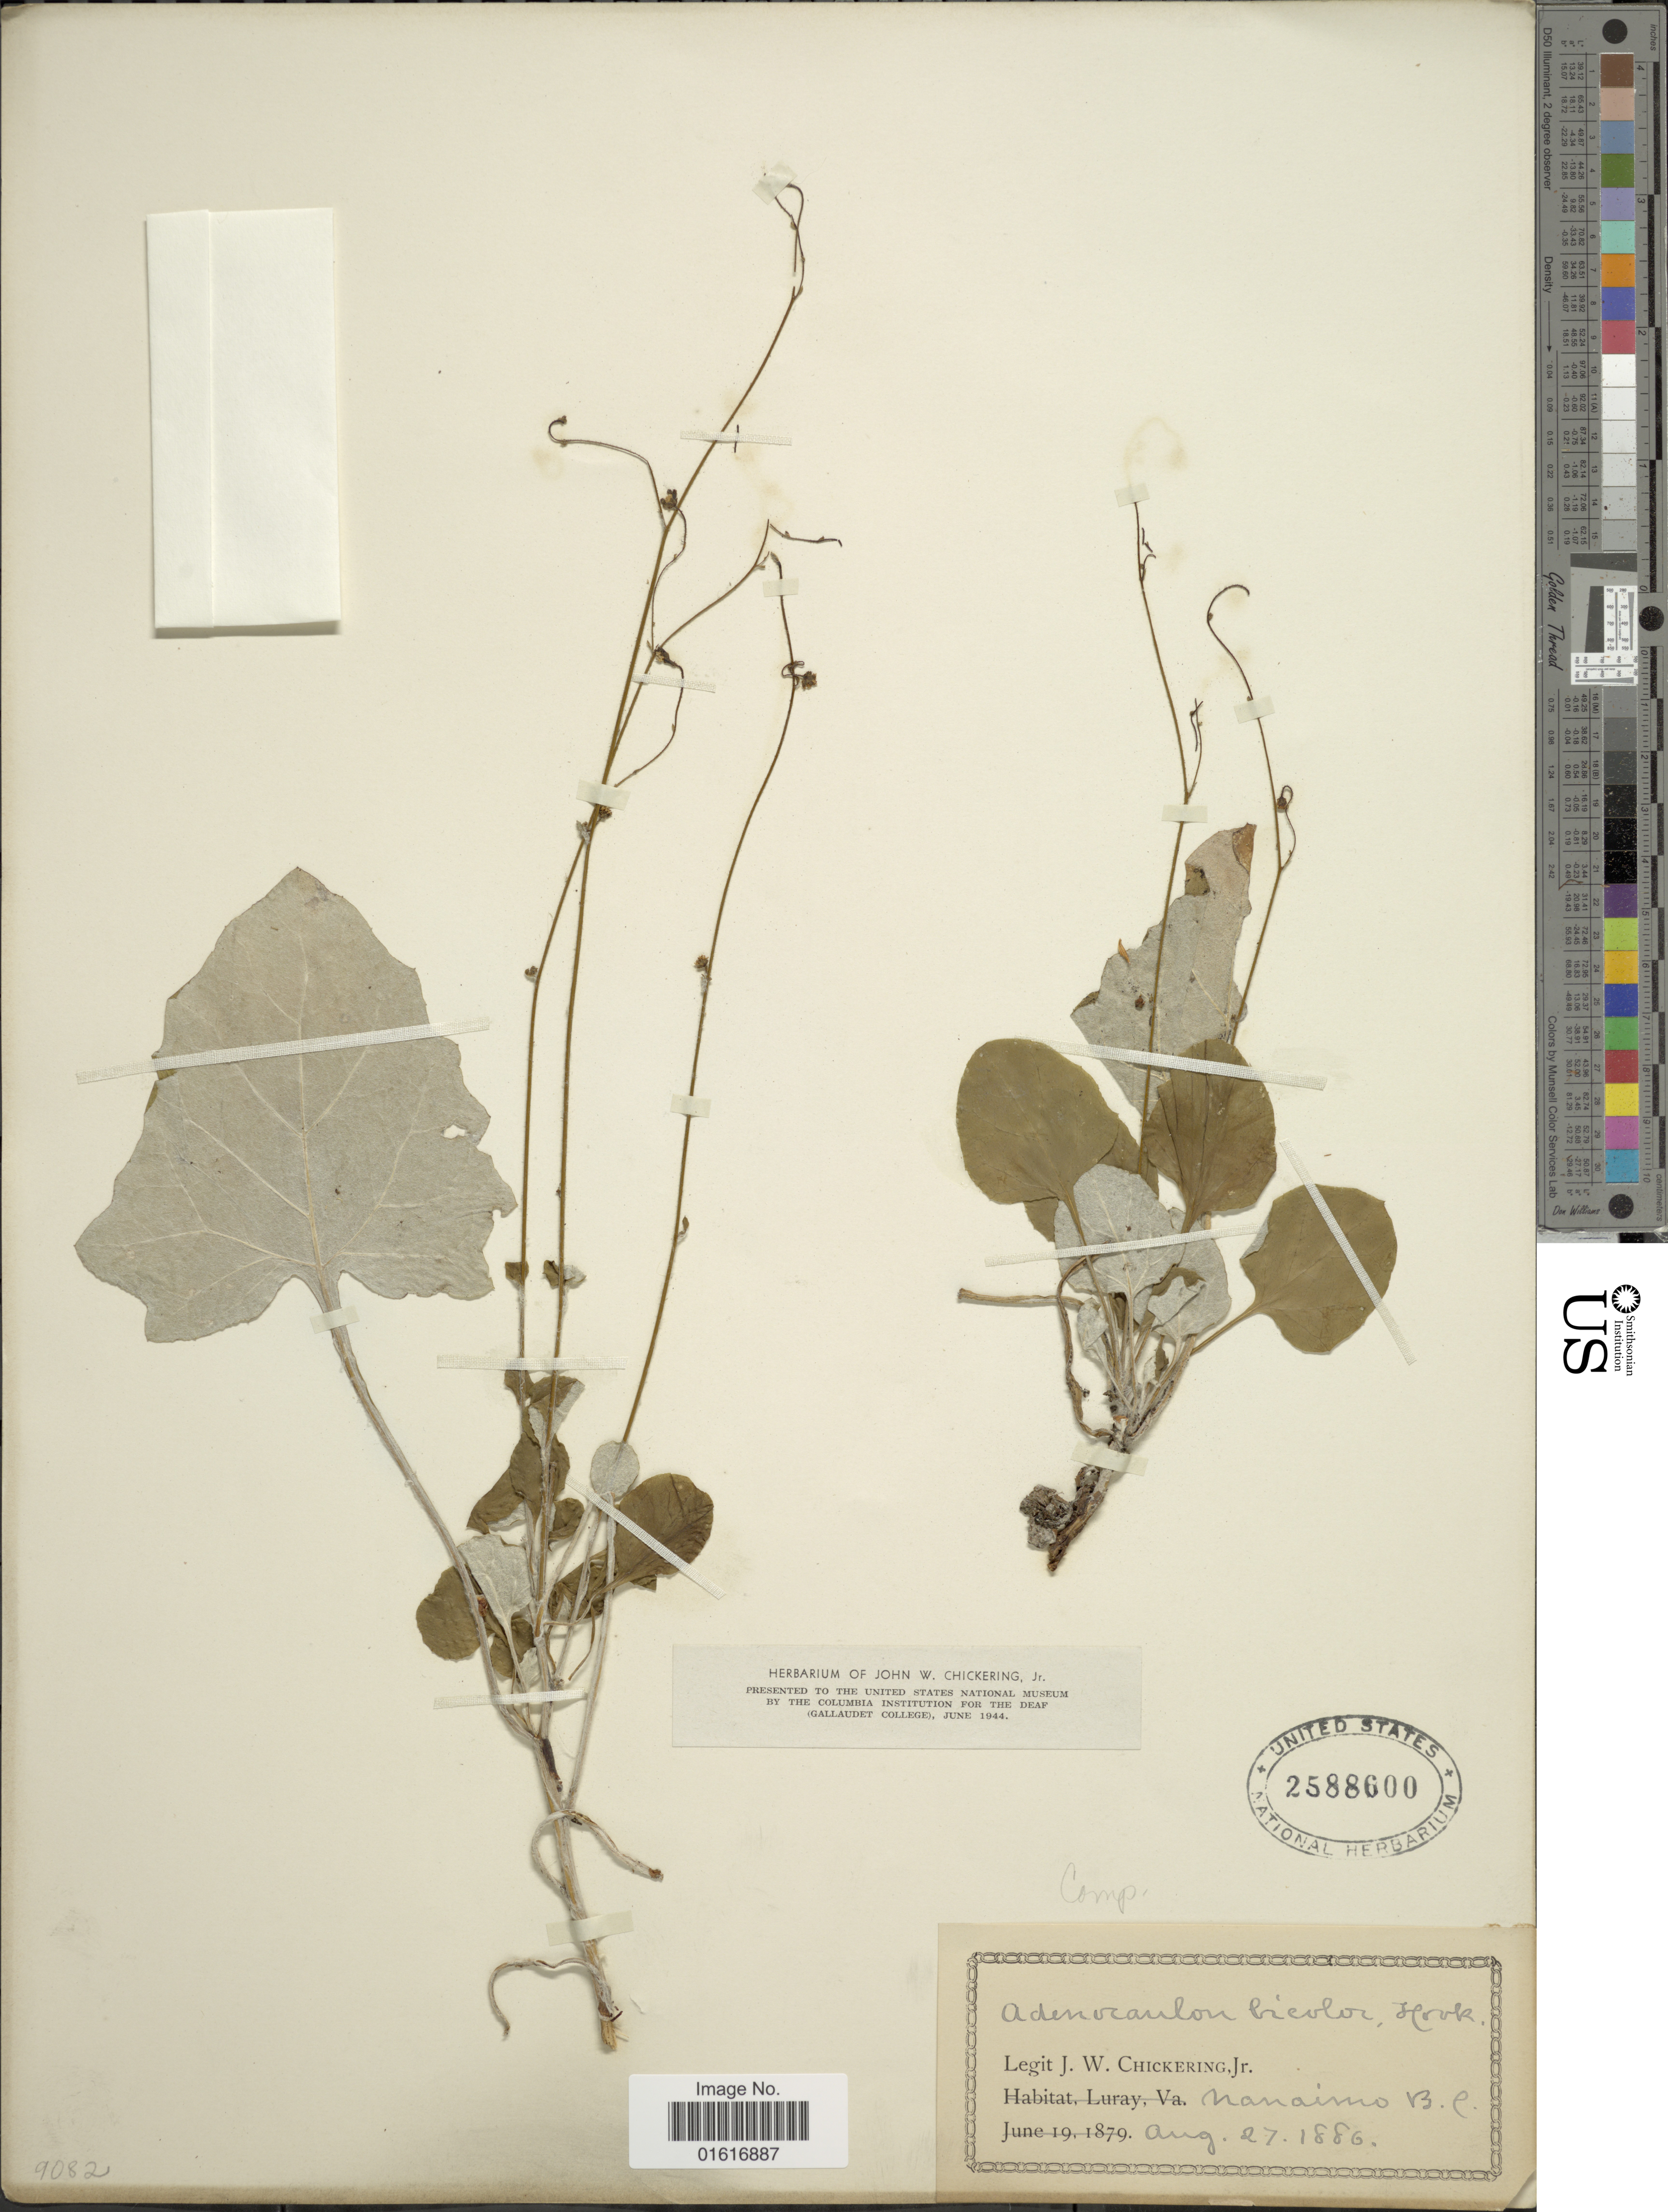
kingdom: Plantae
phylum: Tracheophyta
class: Magnoliopsida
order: Asterales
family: Asteraceae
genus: Adenocaulon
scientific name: Adenocaulon bicolor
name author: Hook.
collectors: J. W. Chickering Jr.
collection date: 1886-08-27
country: Canada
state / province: British Columbia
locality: Nanaimo, B. C.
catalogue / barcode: US 2588600